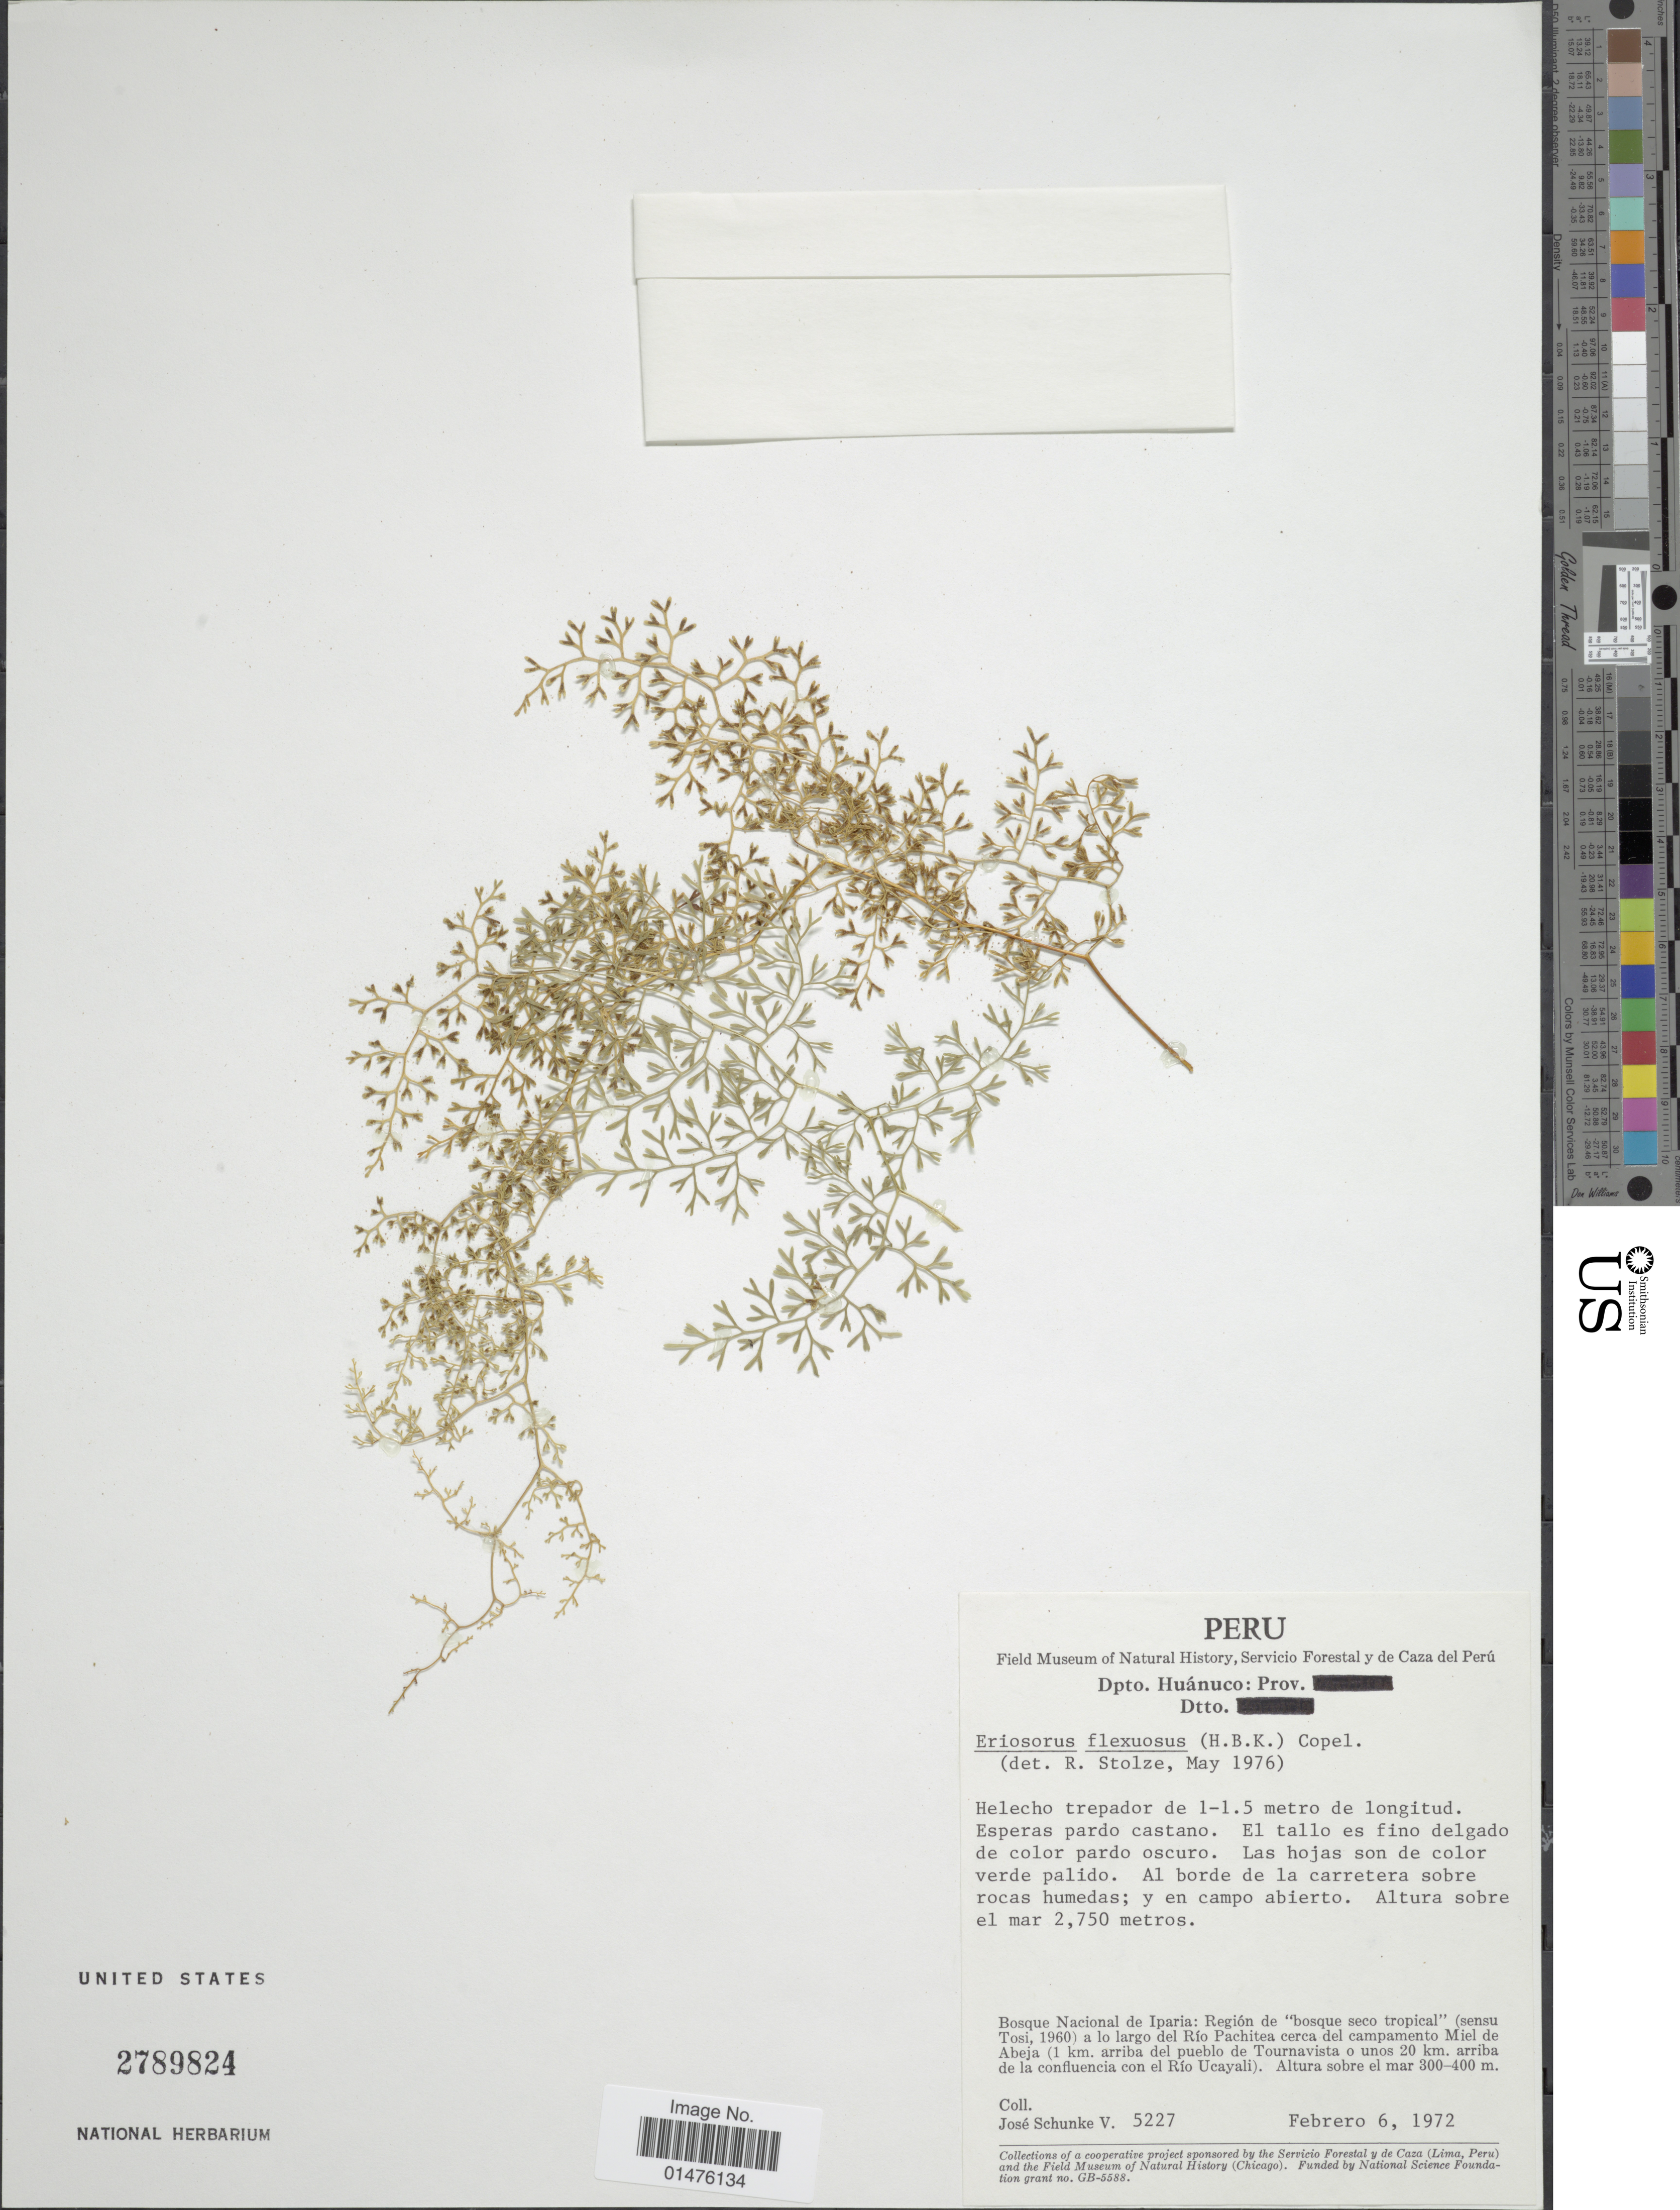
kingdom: Plantae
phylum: Tracheophyta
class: Polypodiopsida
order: Polypodiales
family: Pteridaceae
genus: Jamesonia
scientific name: Jamesonia flexuosa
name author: (Humb. & Bonpl.) Christenh.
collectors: J. Schunke Vigo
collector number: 5227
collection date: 1972-02-06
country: Peru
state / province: Huánuco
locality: Dpto. Huánuco, Bosque Nacional de Iparia: Región de 'bosque seco tropical' a lo largo del Río Pachitea cerca del campamento Miel de Abeja (1 km. arriba del pueblo de Tournavista o unos 20 km. arriba de la confluencia con el Río Ucayali)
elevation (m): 300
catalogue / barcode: US 2789824